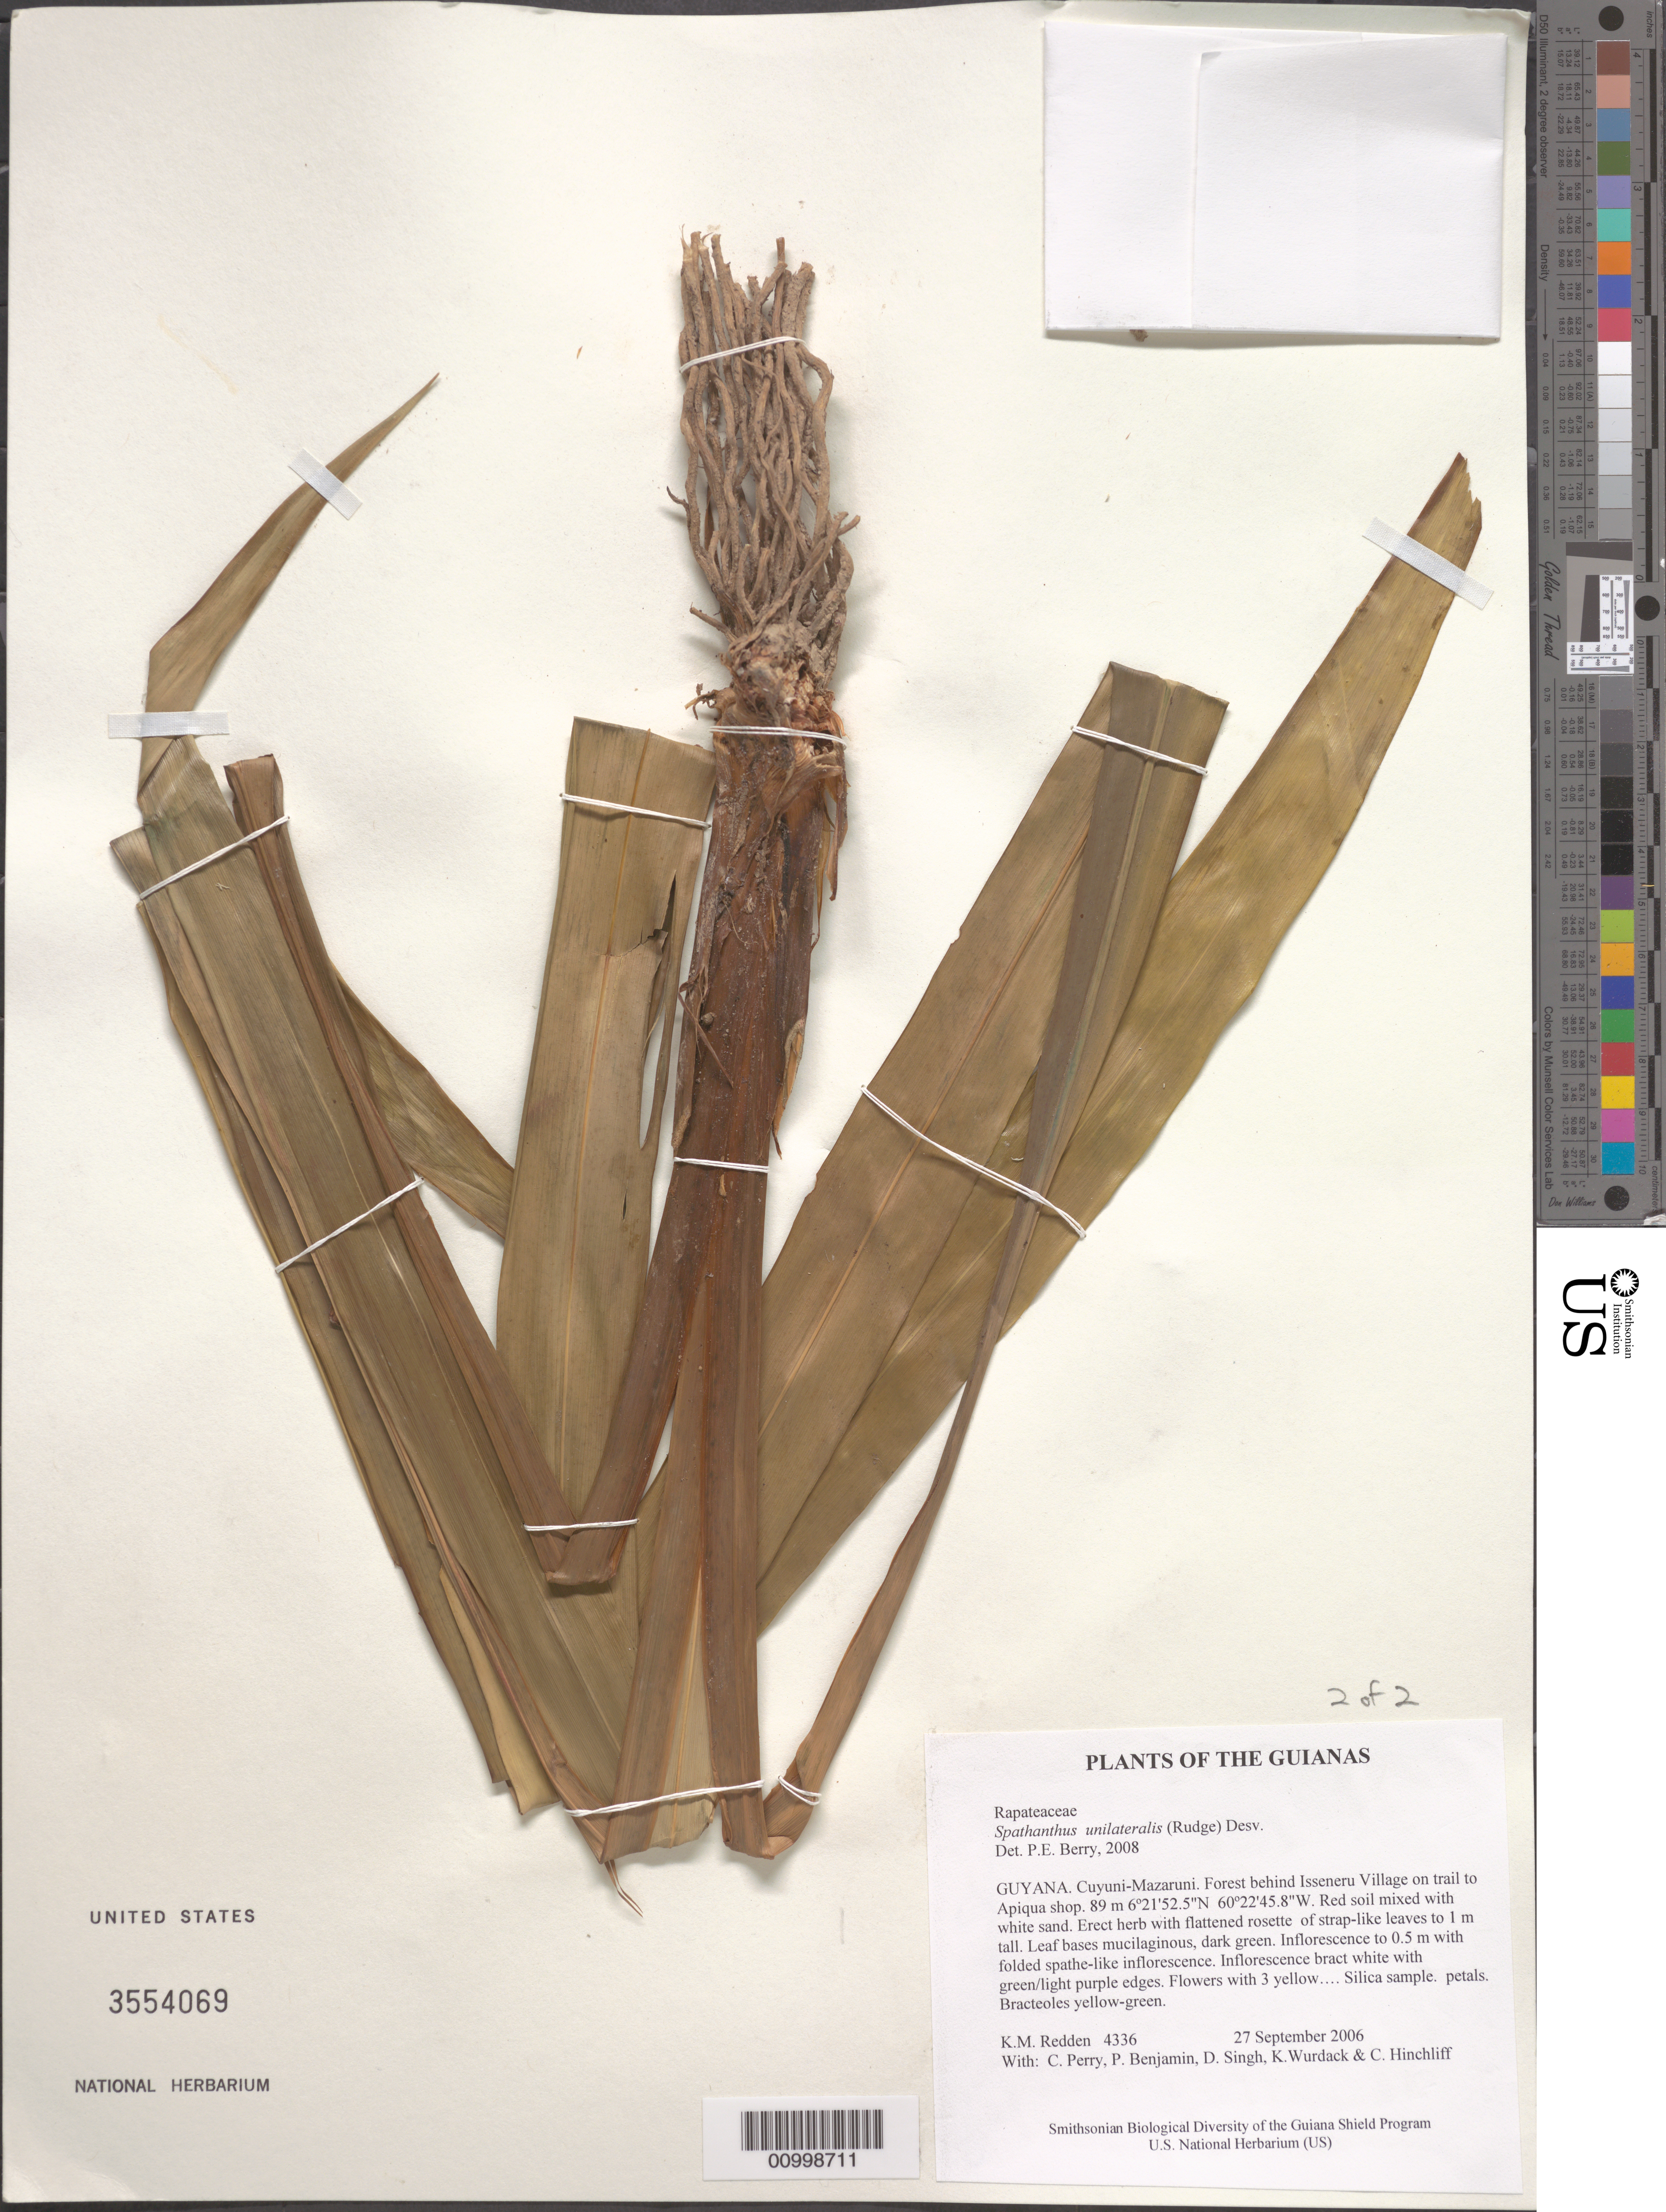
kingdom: Plantae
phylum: Tracheophyta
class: Liliopsida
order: Poales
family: Rapateaceae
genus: Spathanthus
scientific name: Spathanthus unilateralis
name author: (Rudge) Desv.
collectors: K. M. Redden, C. Perry, P. Benjamin, D. Singh, K. Wurdack & C. E. Hinchliff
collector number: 4336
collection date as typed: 27 September 2006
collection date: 2006-09-27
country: Guyana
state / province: Cuyuni-Mazaruni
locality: Forest behind Isseneru Village on trail to Apiqua shop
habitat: Red soil mixed with white sand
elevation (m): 89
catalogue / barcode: US 3554069